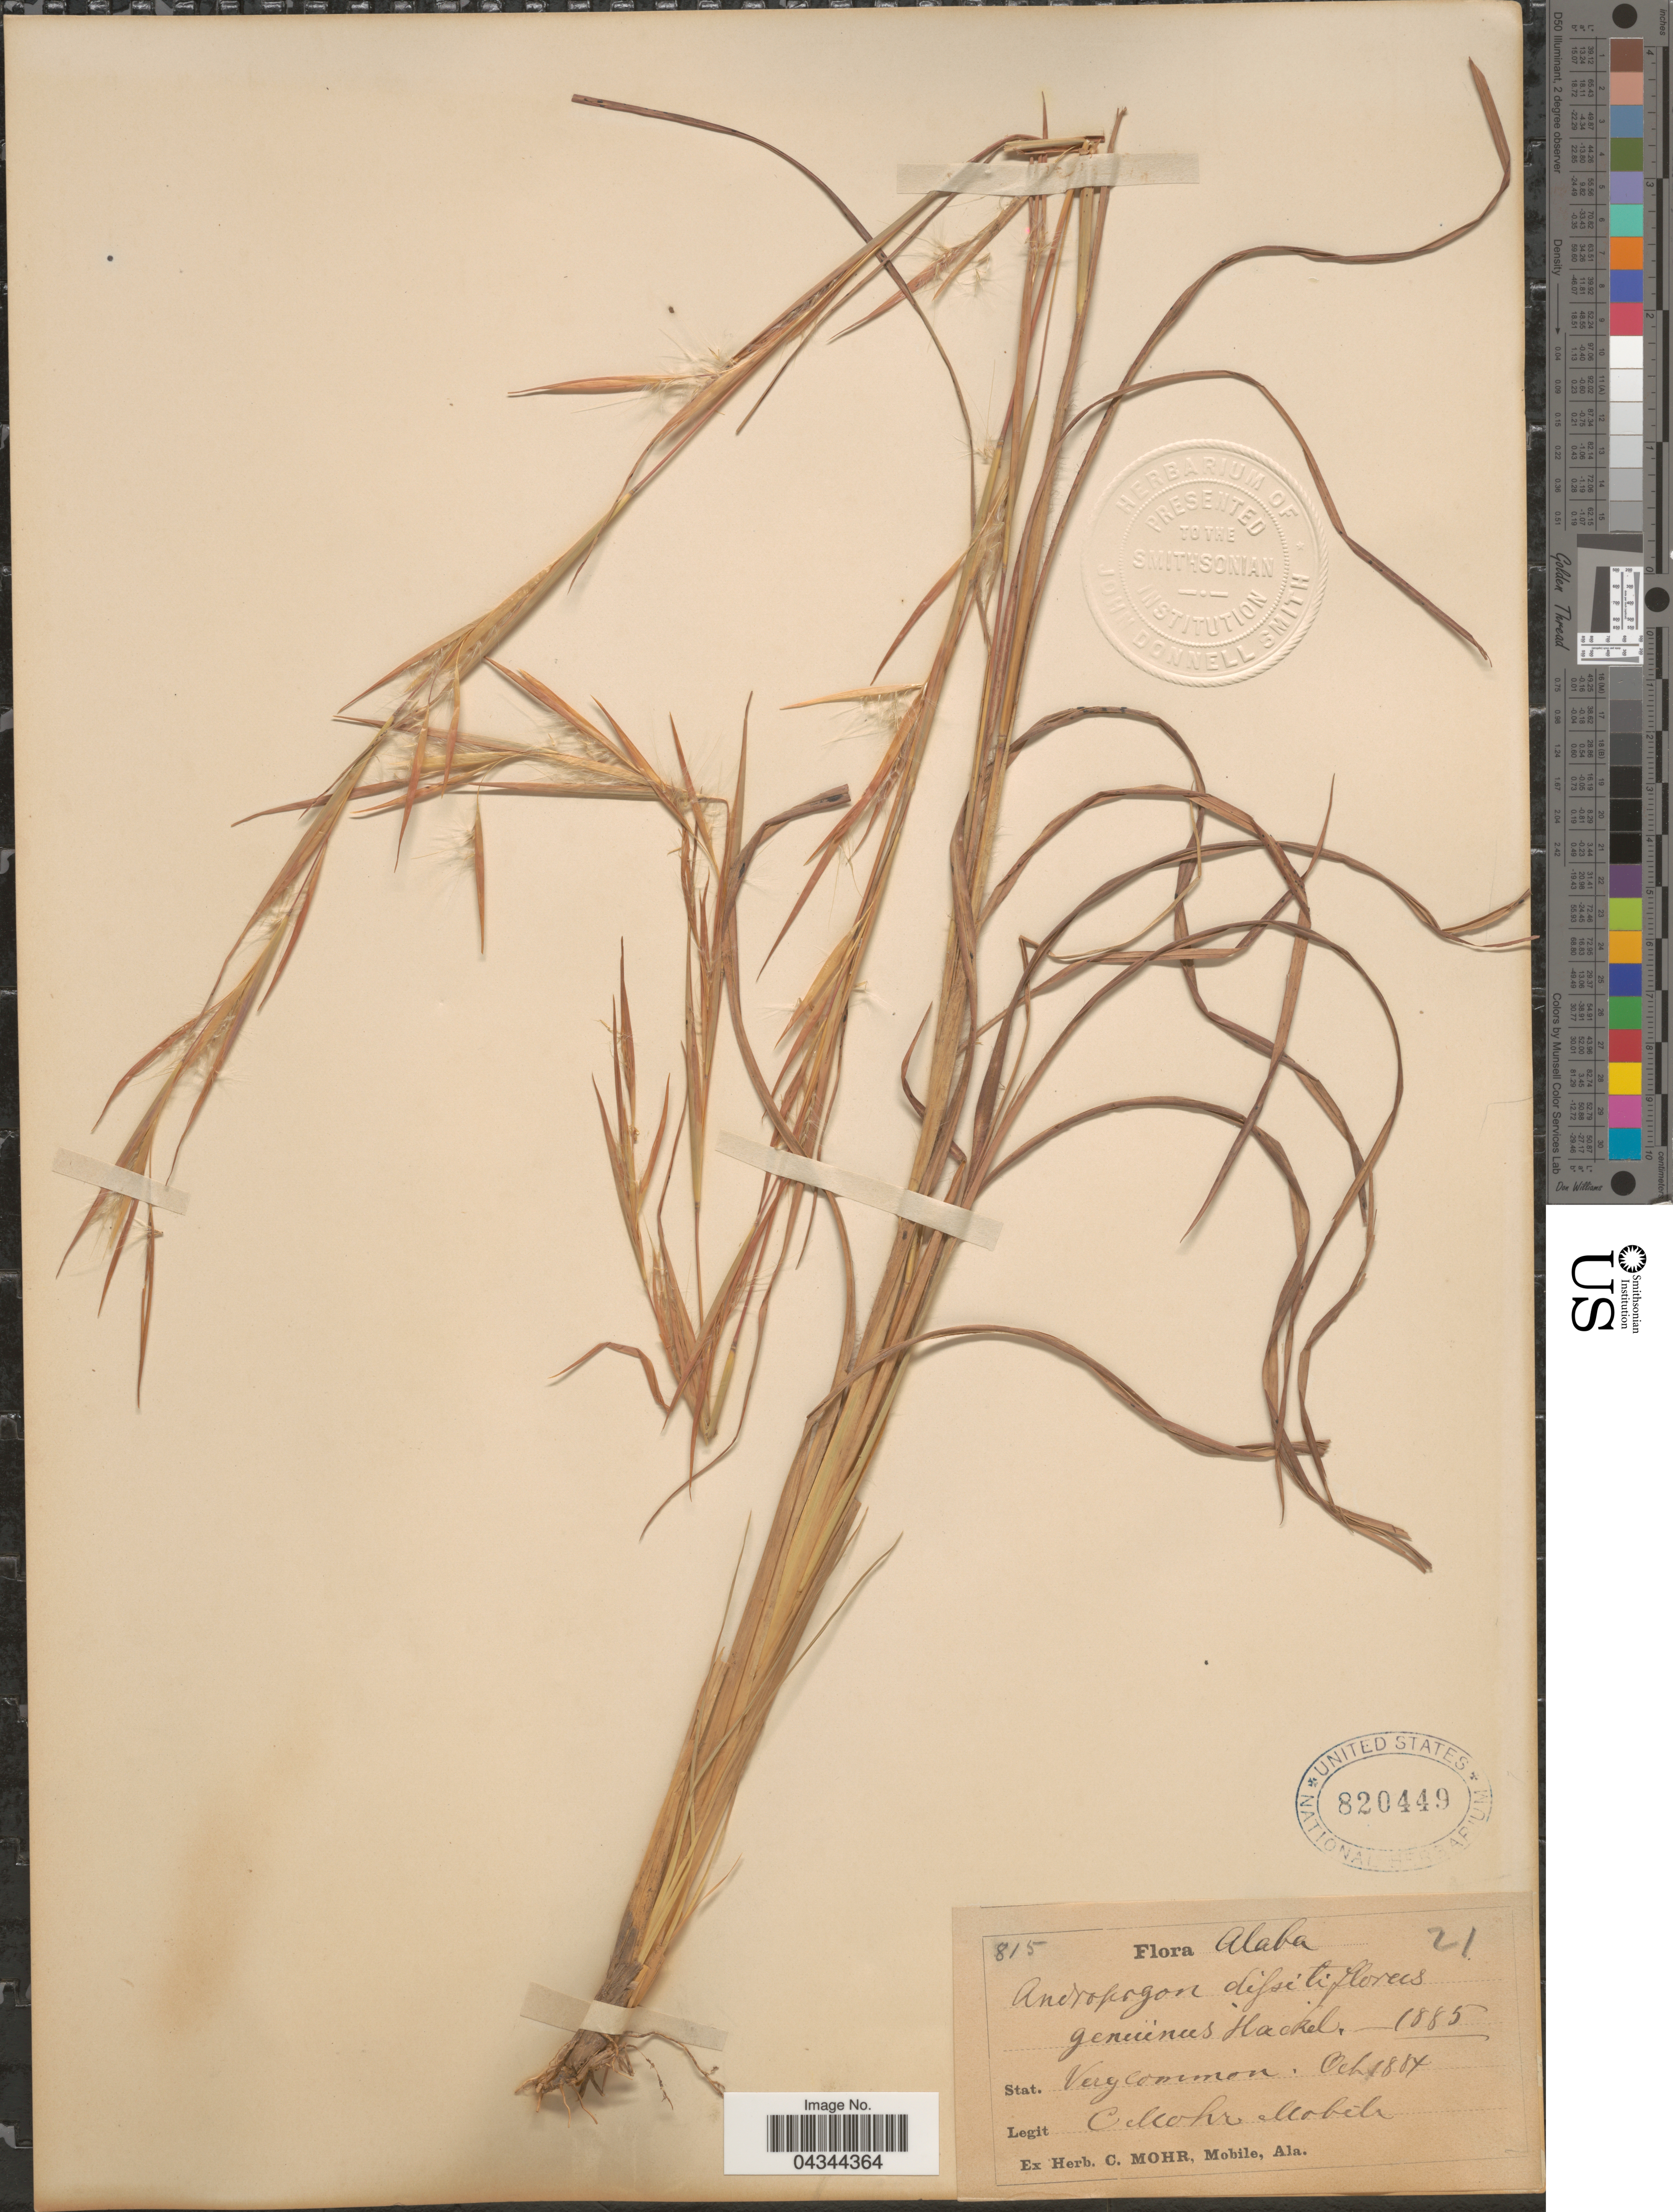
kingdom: Plantae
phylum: Tracheophyta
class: Liliopsida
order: Poales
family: Poaceae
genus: Andropogon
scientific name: Andropogon virginicus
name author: L.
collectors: C. T. Mohr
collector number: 815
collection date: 1884-10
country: United States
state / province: Alabama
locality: Mobile.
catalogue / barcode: US 820449